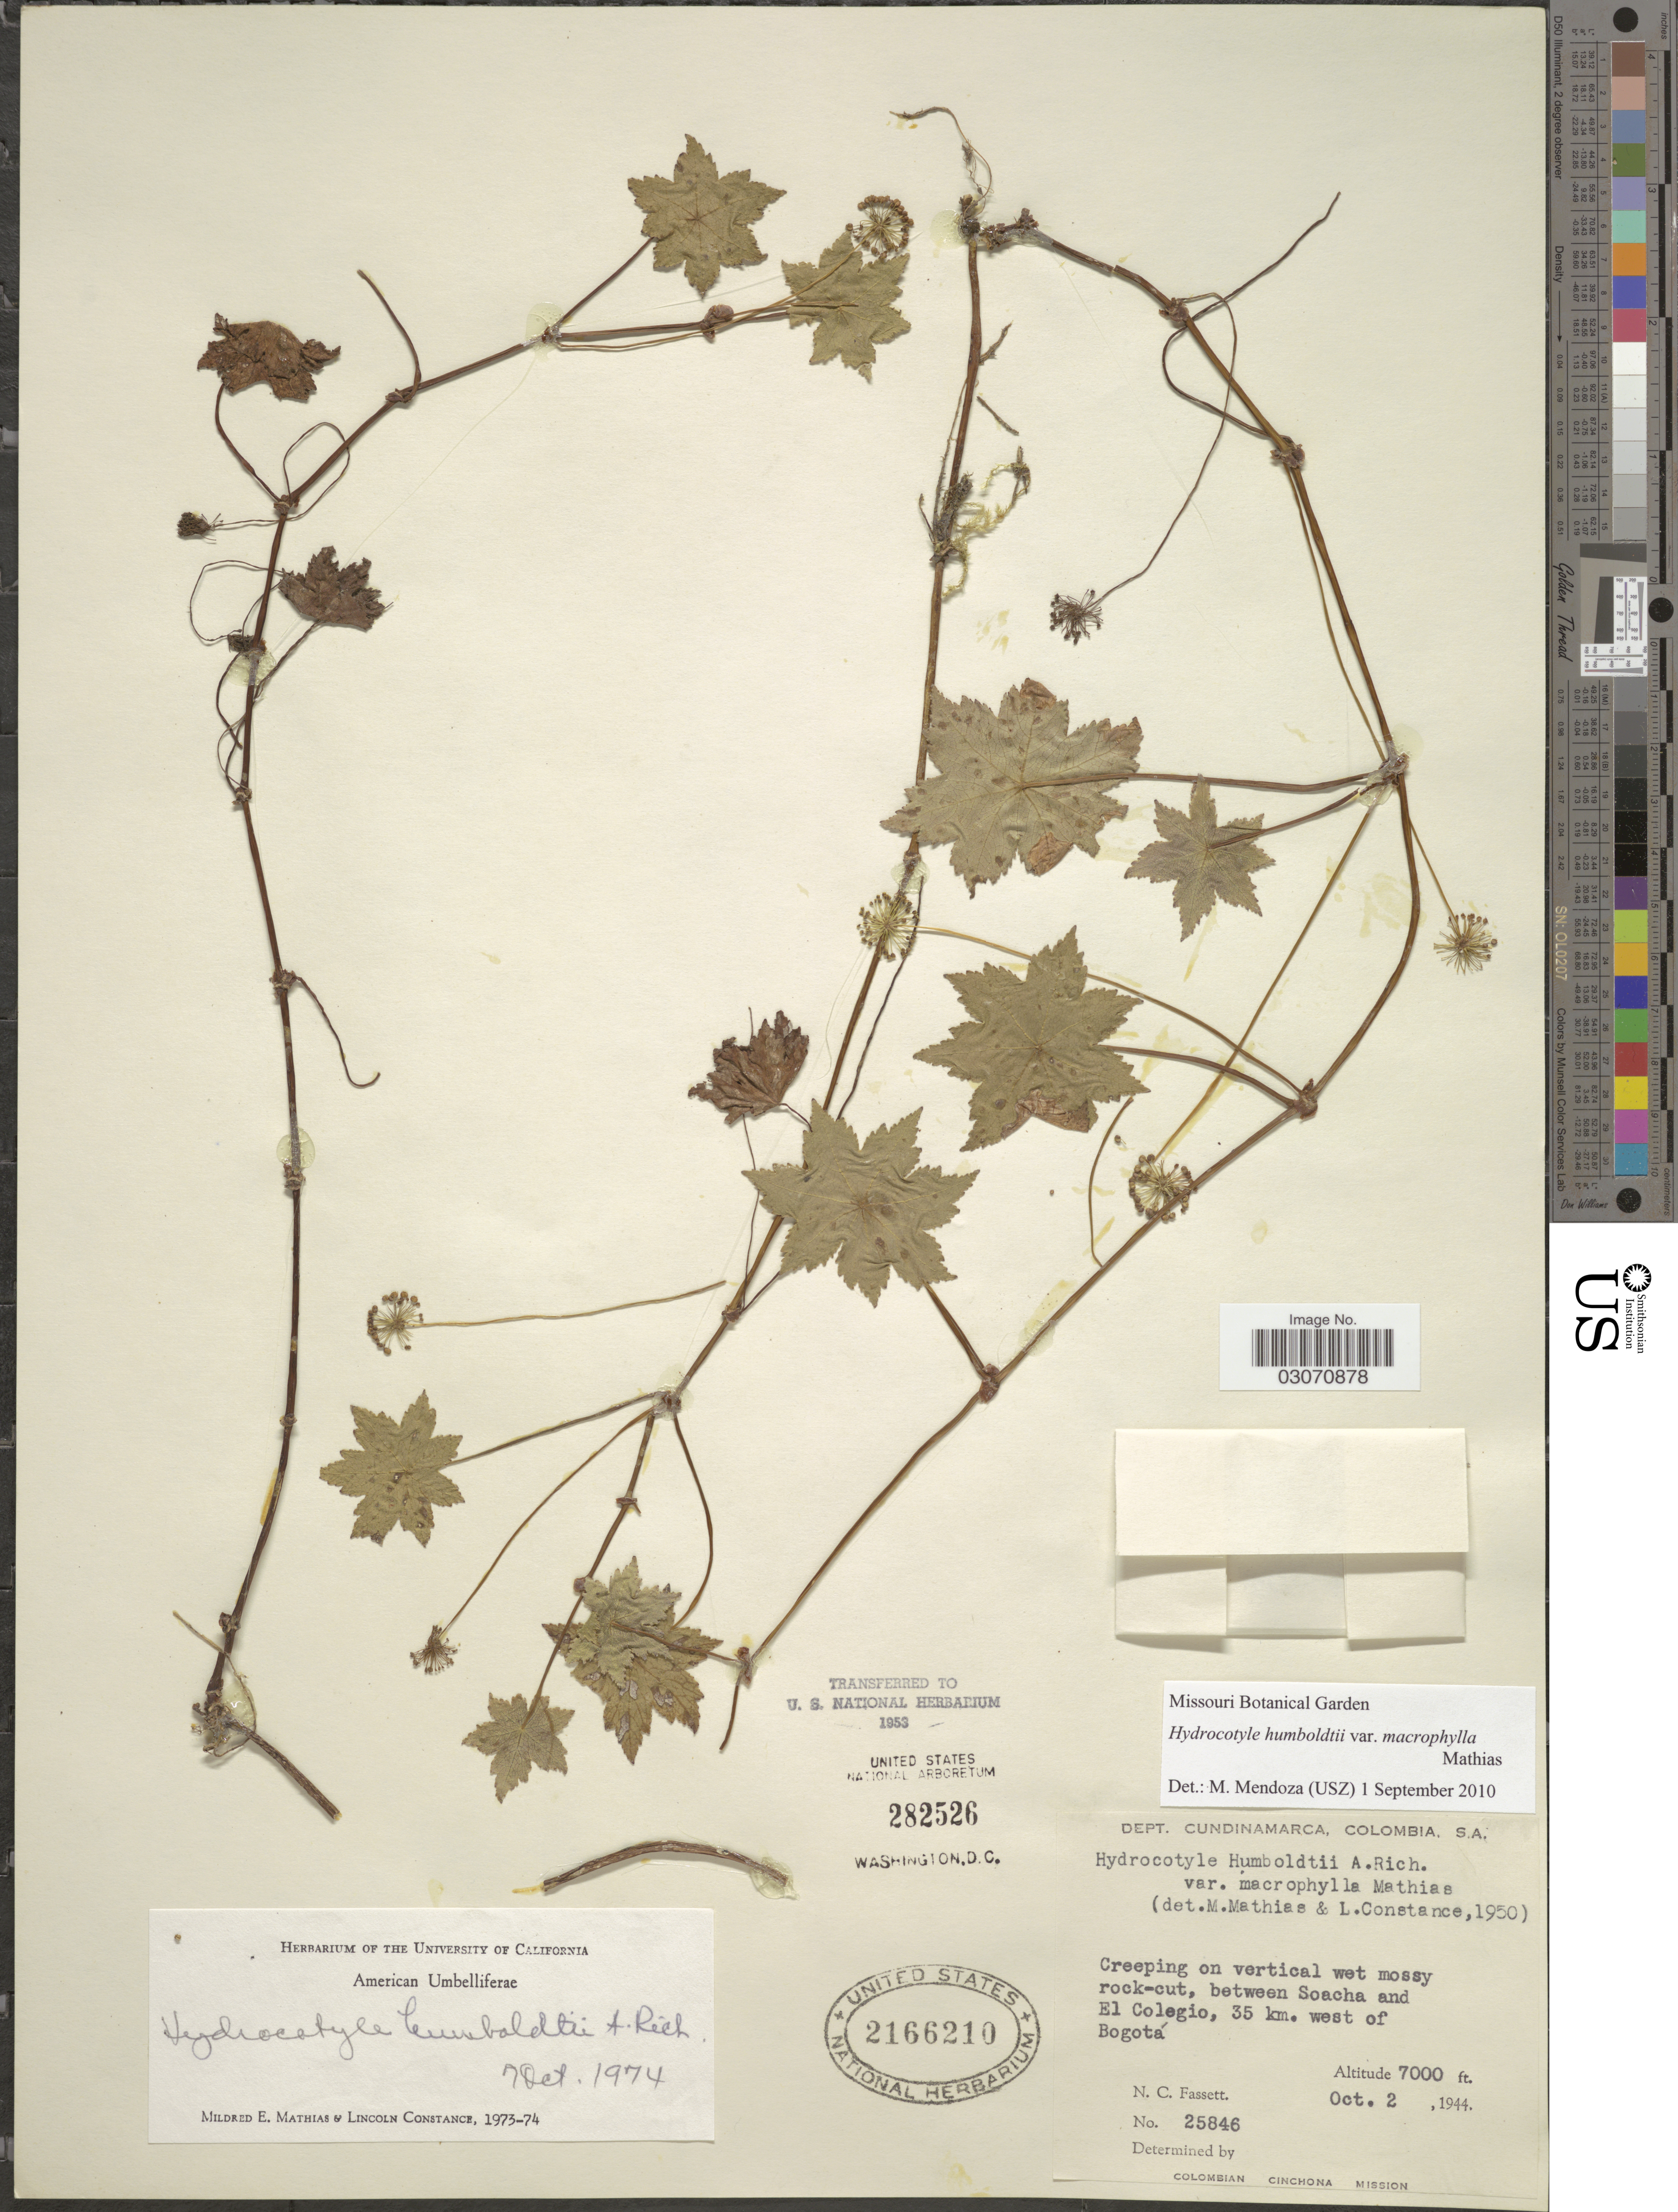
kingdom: Plantae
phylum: Tracheophyta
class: Magnoliopsida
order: Apiales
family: Araliaceae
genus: Hydrocotyle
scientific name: Hydrocotyle humboldtii var. macrophylla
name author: Mathias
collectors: N. C. Fassett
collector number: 25846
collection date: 1944-10-02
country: Colombia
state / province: Cundinamarca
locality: Dept. Cundinamarca, between Soacha and El Colegio, 35 km. west of Bogotá.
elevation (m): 2134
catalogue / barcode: US 2166210